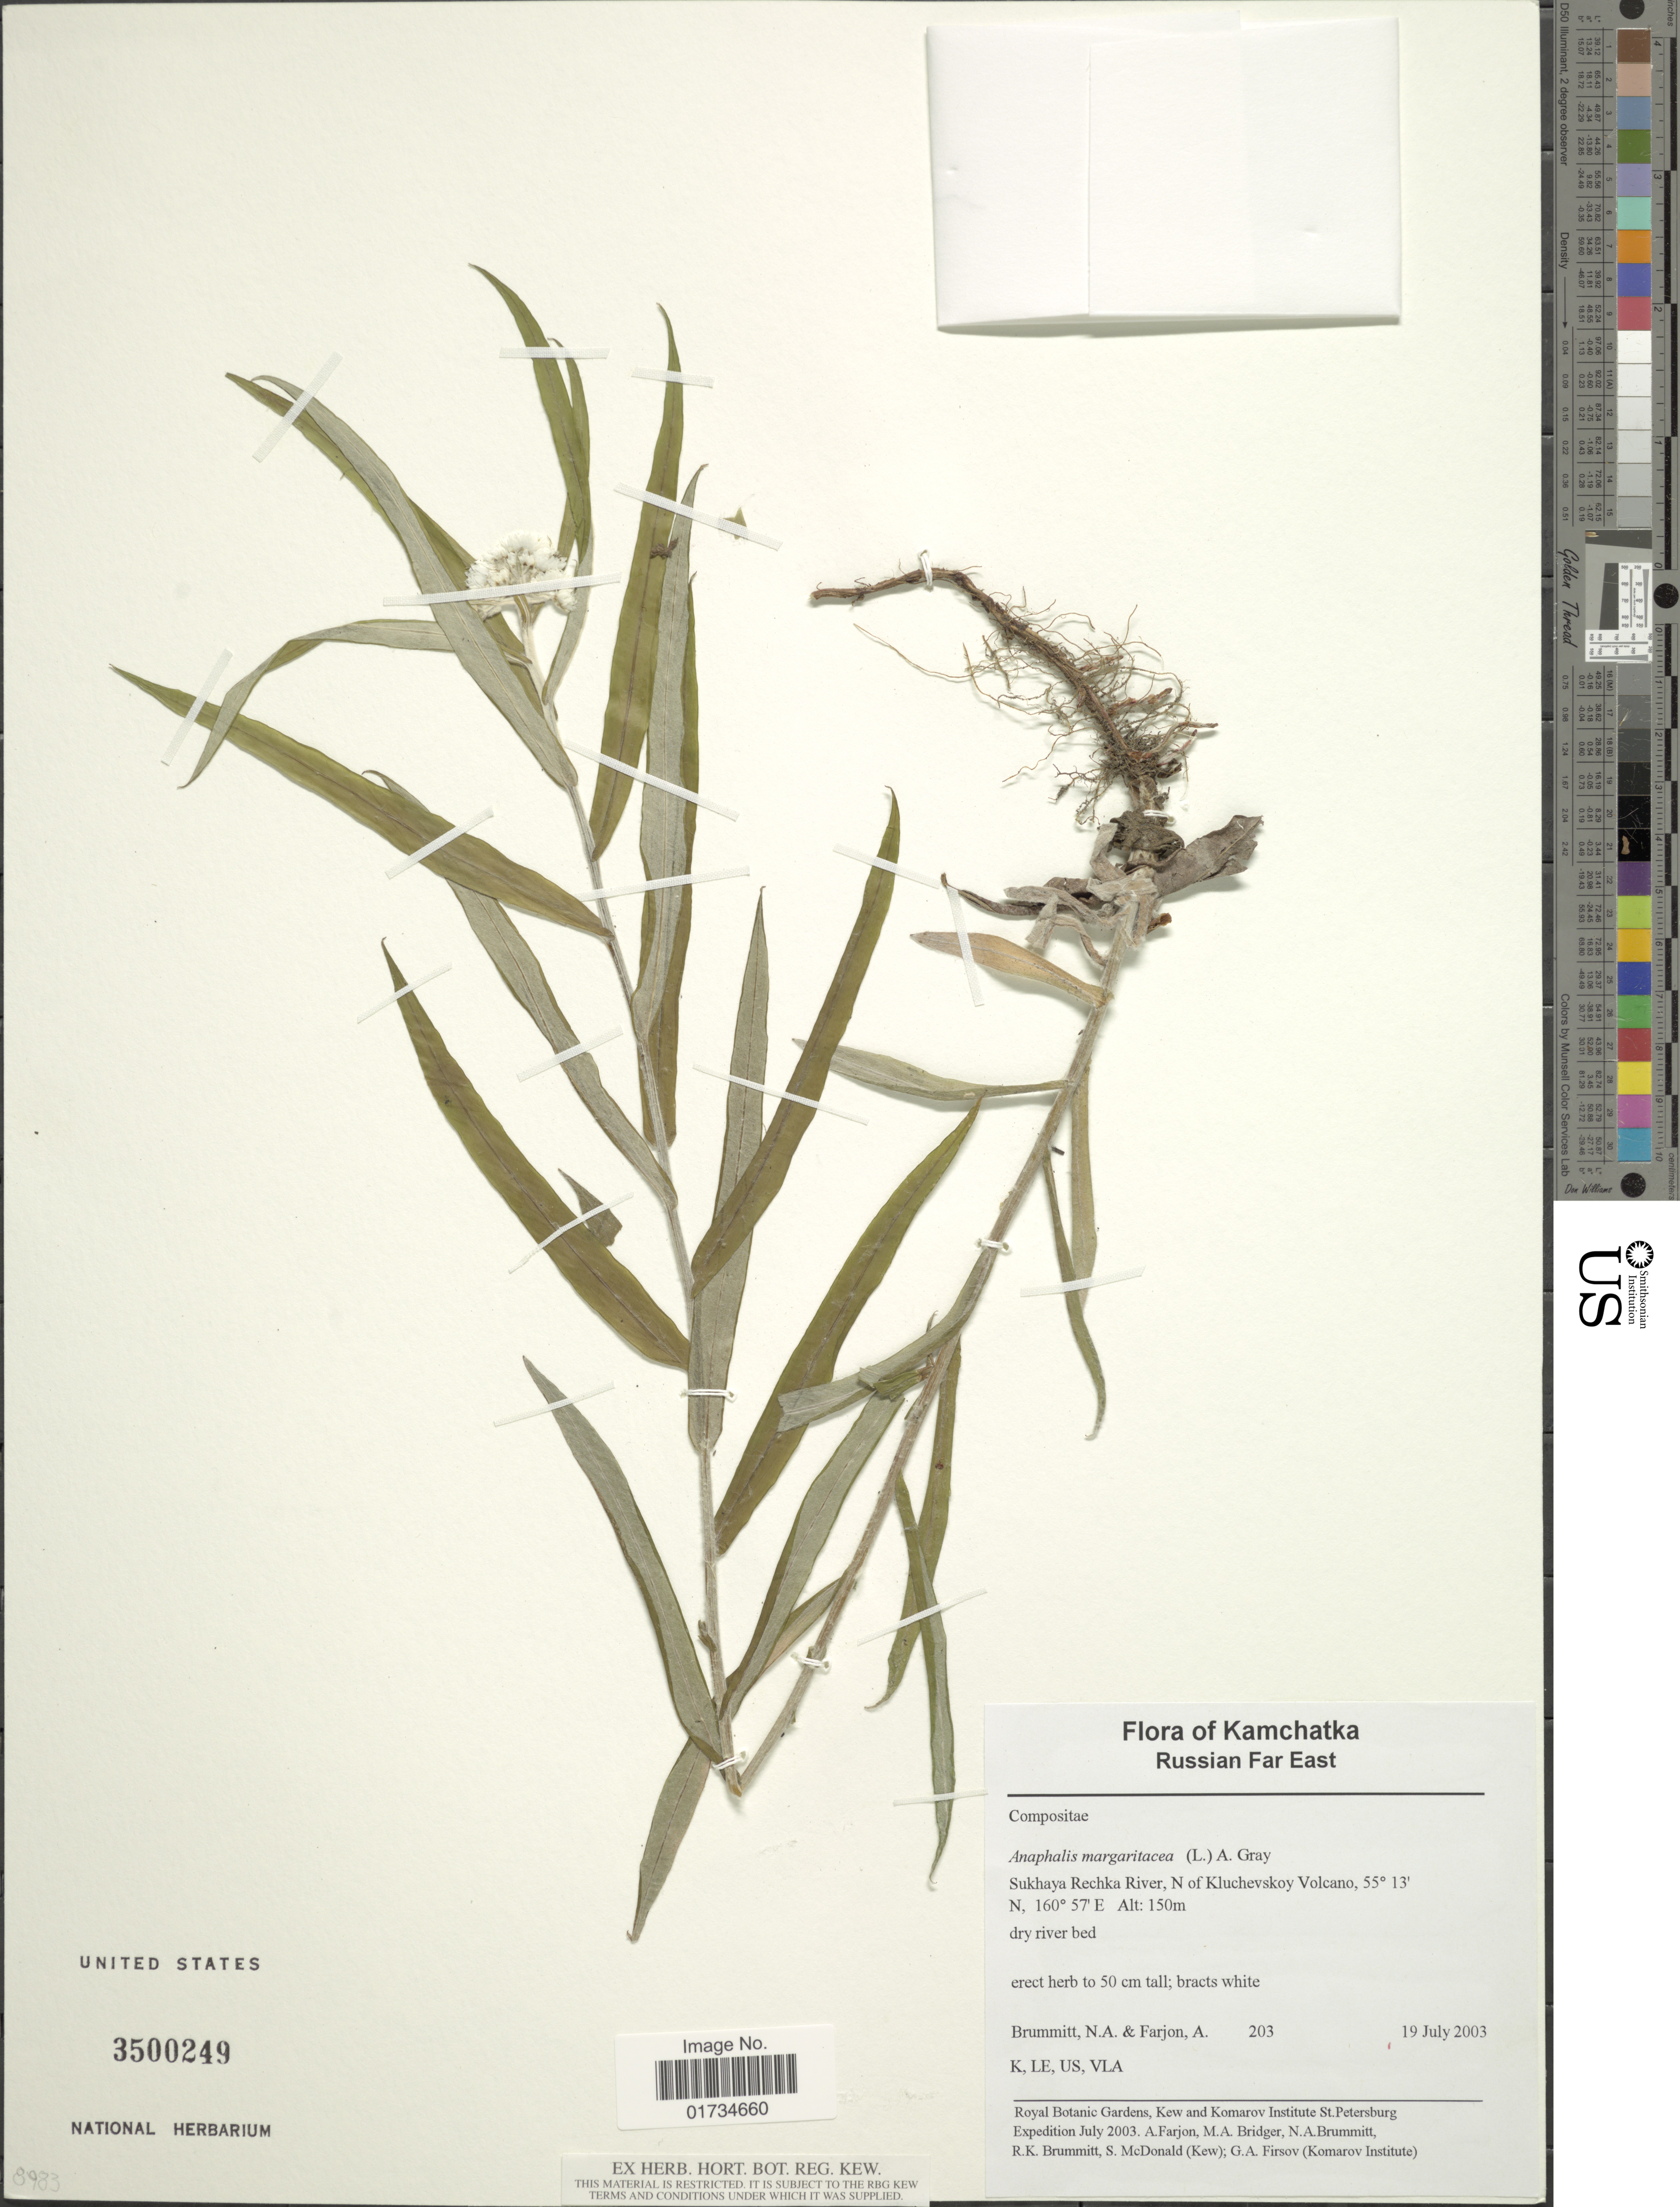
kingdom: Plantae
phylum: Tracheophyta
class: Magnoliopsida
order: Asterales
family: Asteraceae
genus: Anaphalis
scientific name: Anaphalis margaritacea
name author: (L.) Benth. & Hook. f.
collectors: N. A . Brummitt & A. K. Farjon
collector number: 203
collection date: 2003-07-19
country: Russian Federation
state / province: Kamchatka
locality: Kamchatka, Russian Far East. Sukhaya Rechka River, N of Kluchevskoy Volcano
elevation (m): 150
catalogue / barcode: US 3500249